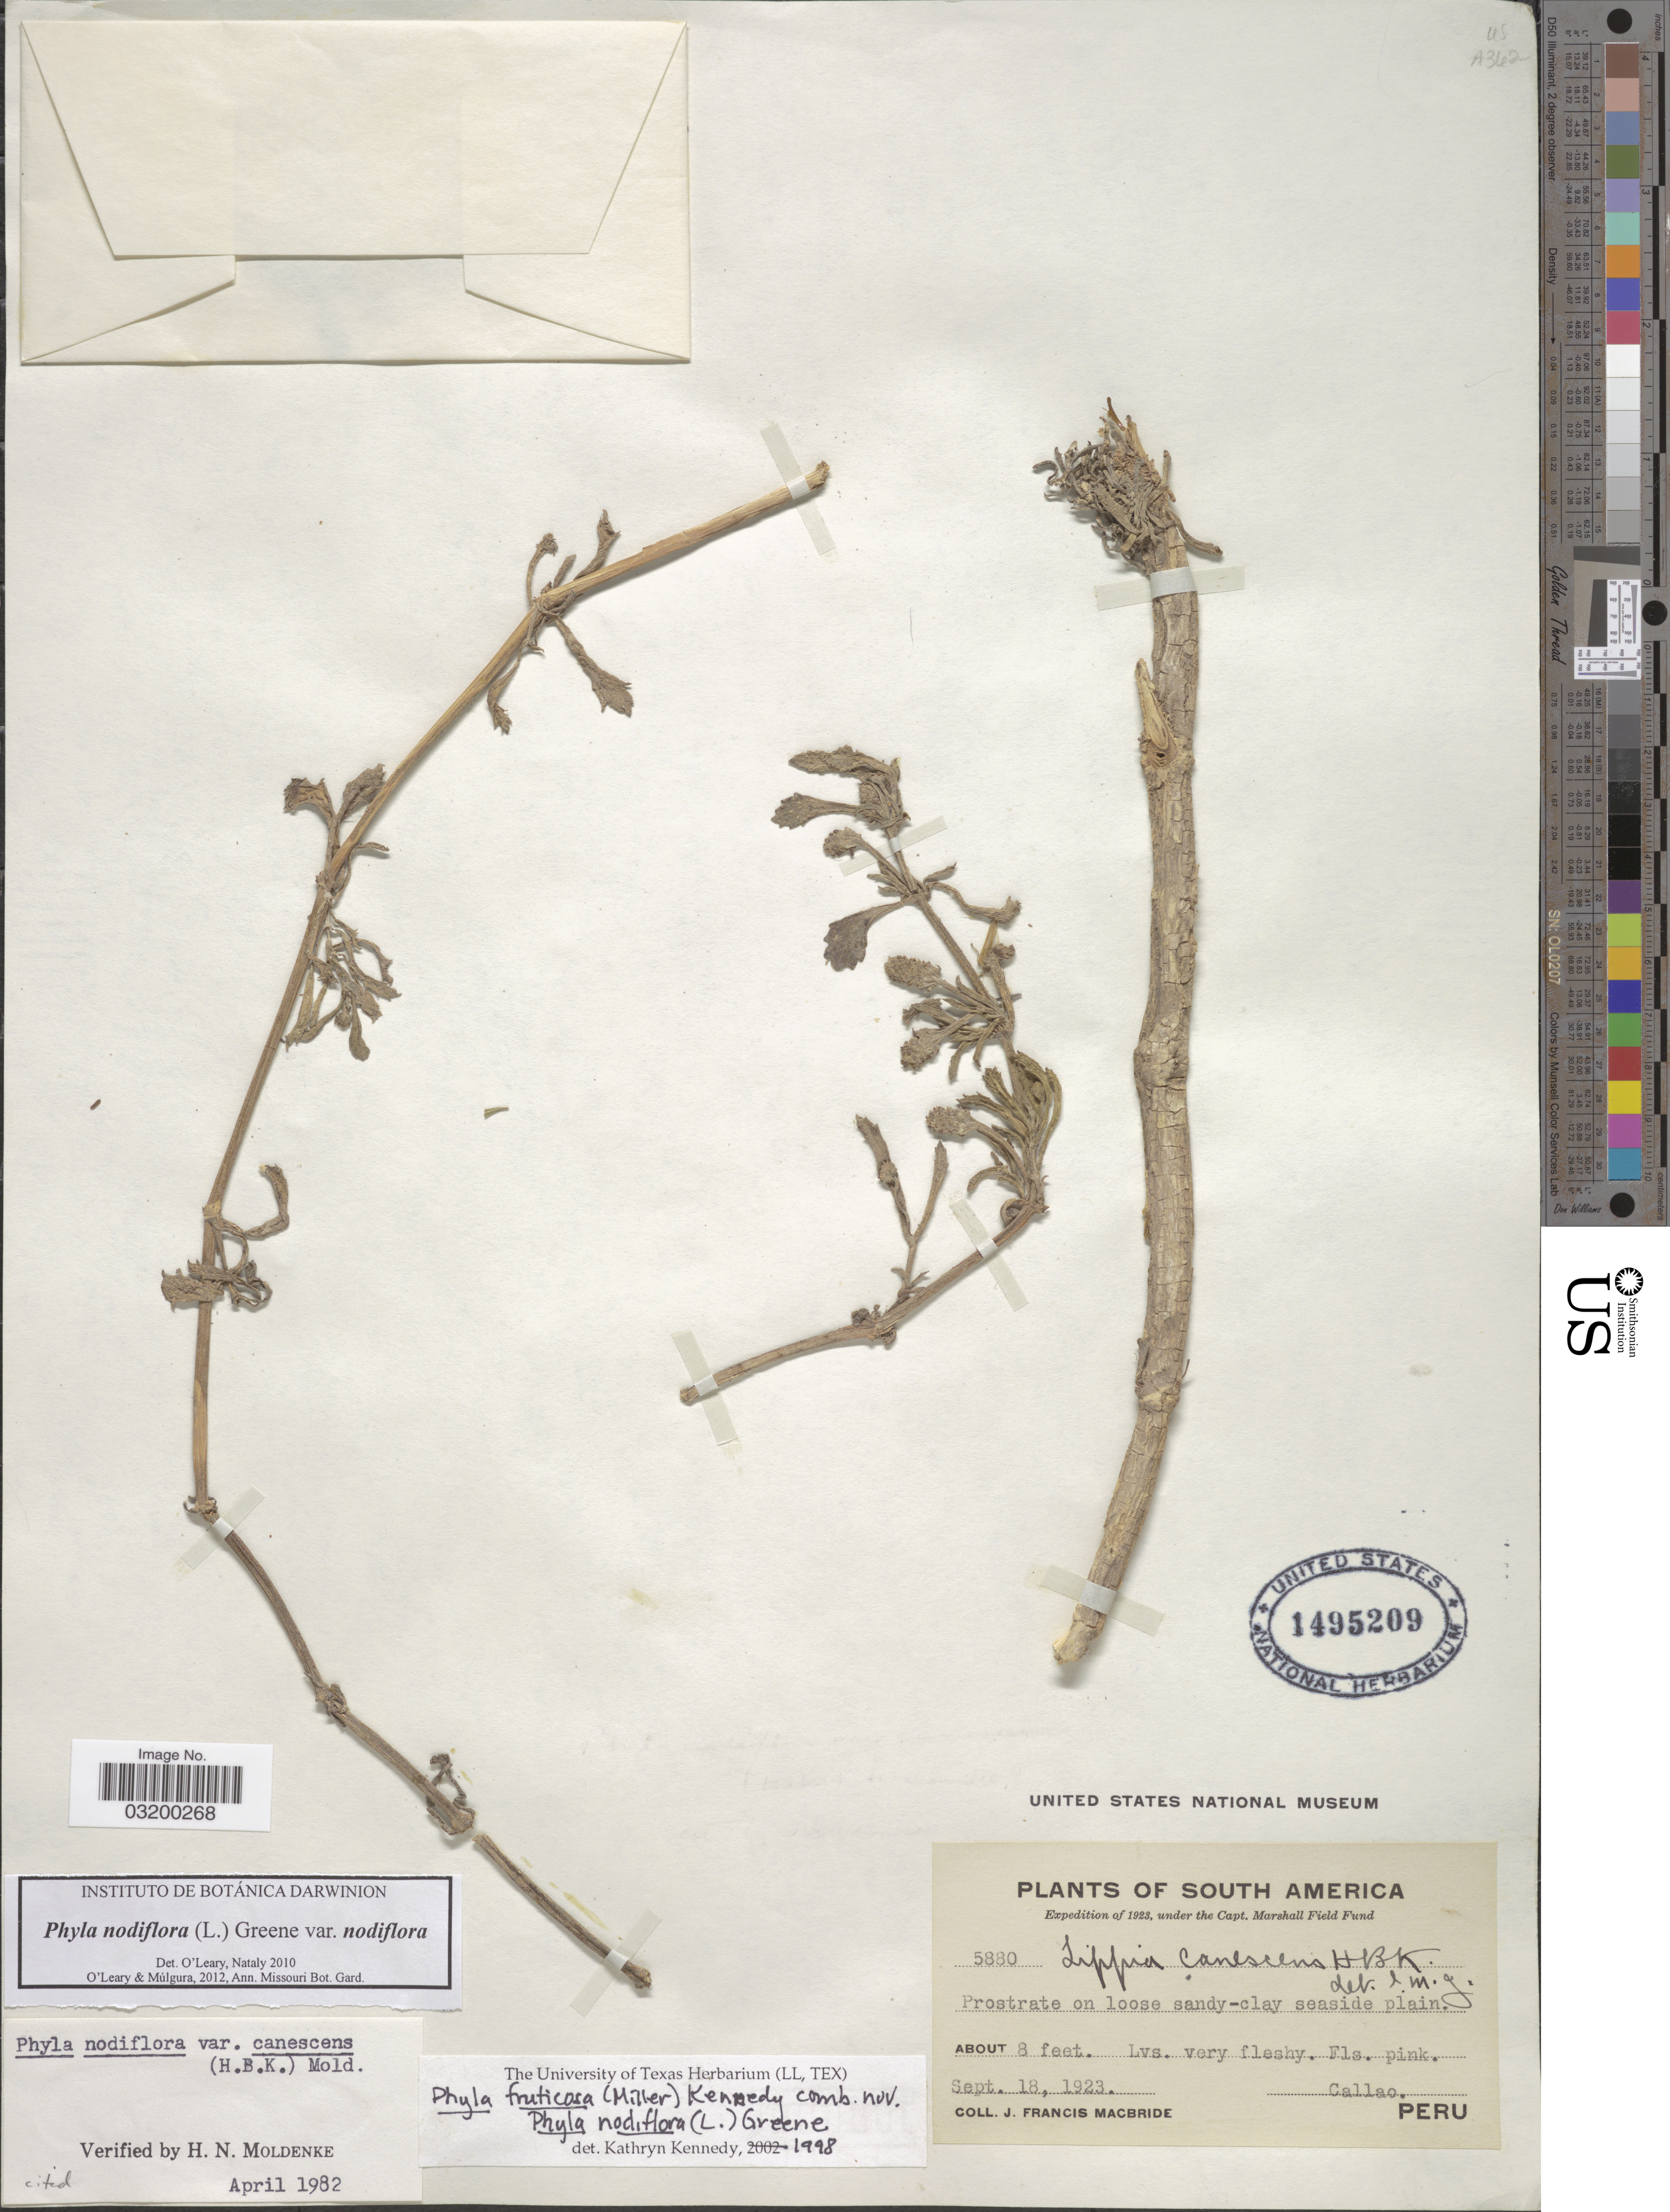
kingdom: Plantae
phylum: Tracheophyta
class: Magnoliopsida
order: Lamiales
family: Verbenaceae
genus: Phyla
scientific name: Phyla nodiflora var. nodiflora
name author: (L.) Greene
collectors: J. F. Macbride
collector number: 5880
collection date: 1923-09-18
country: Peru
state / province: Callao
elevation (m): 2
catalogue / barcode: US 1495209